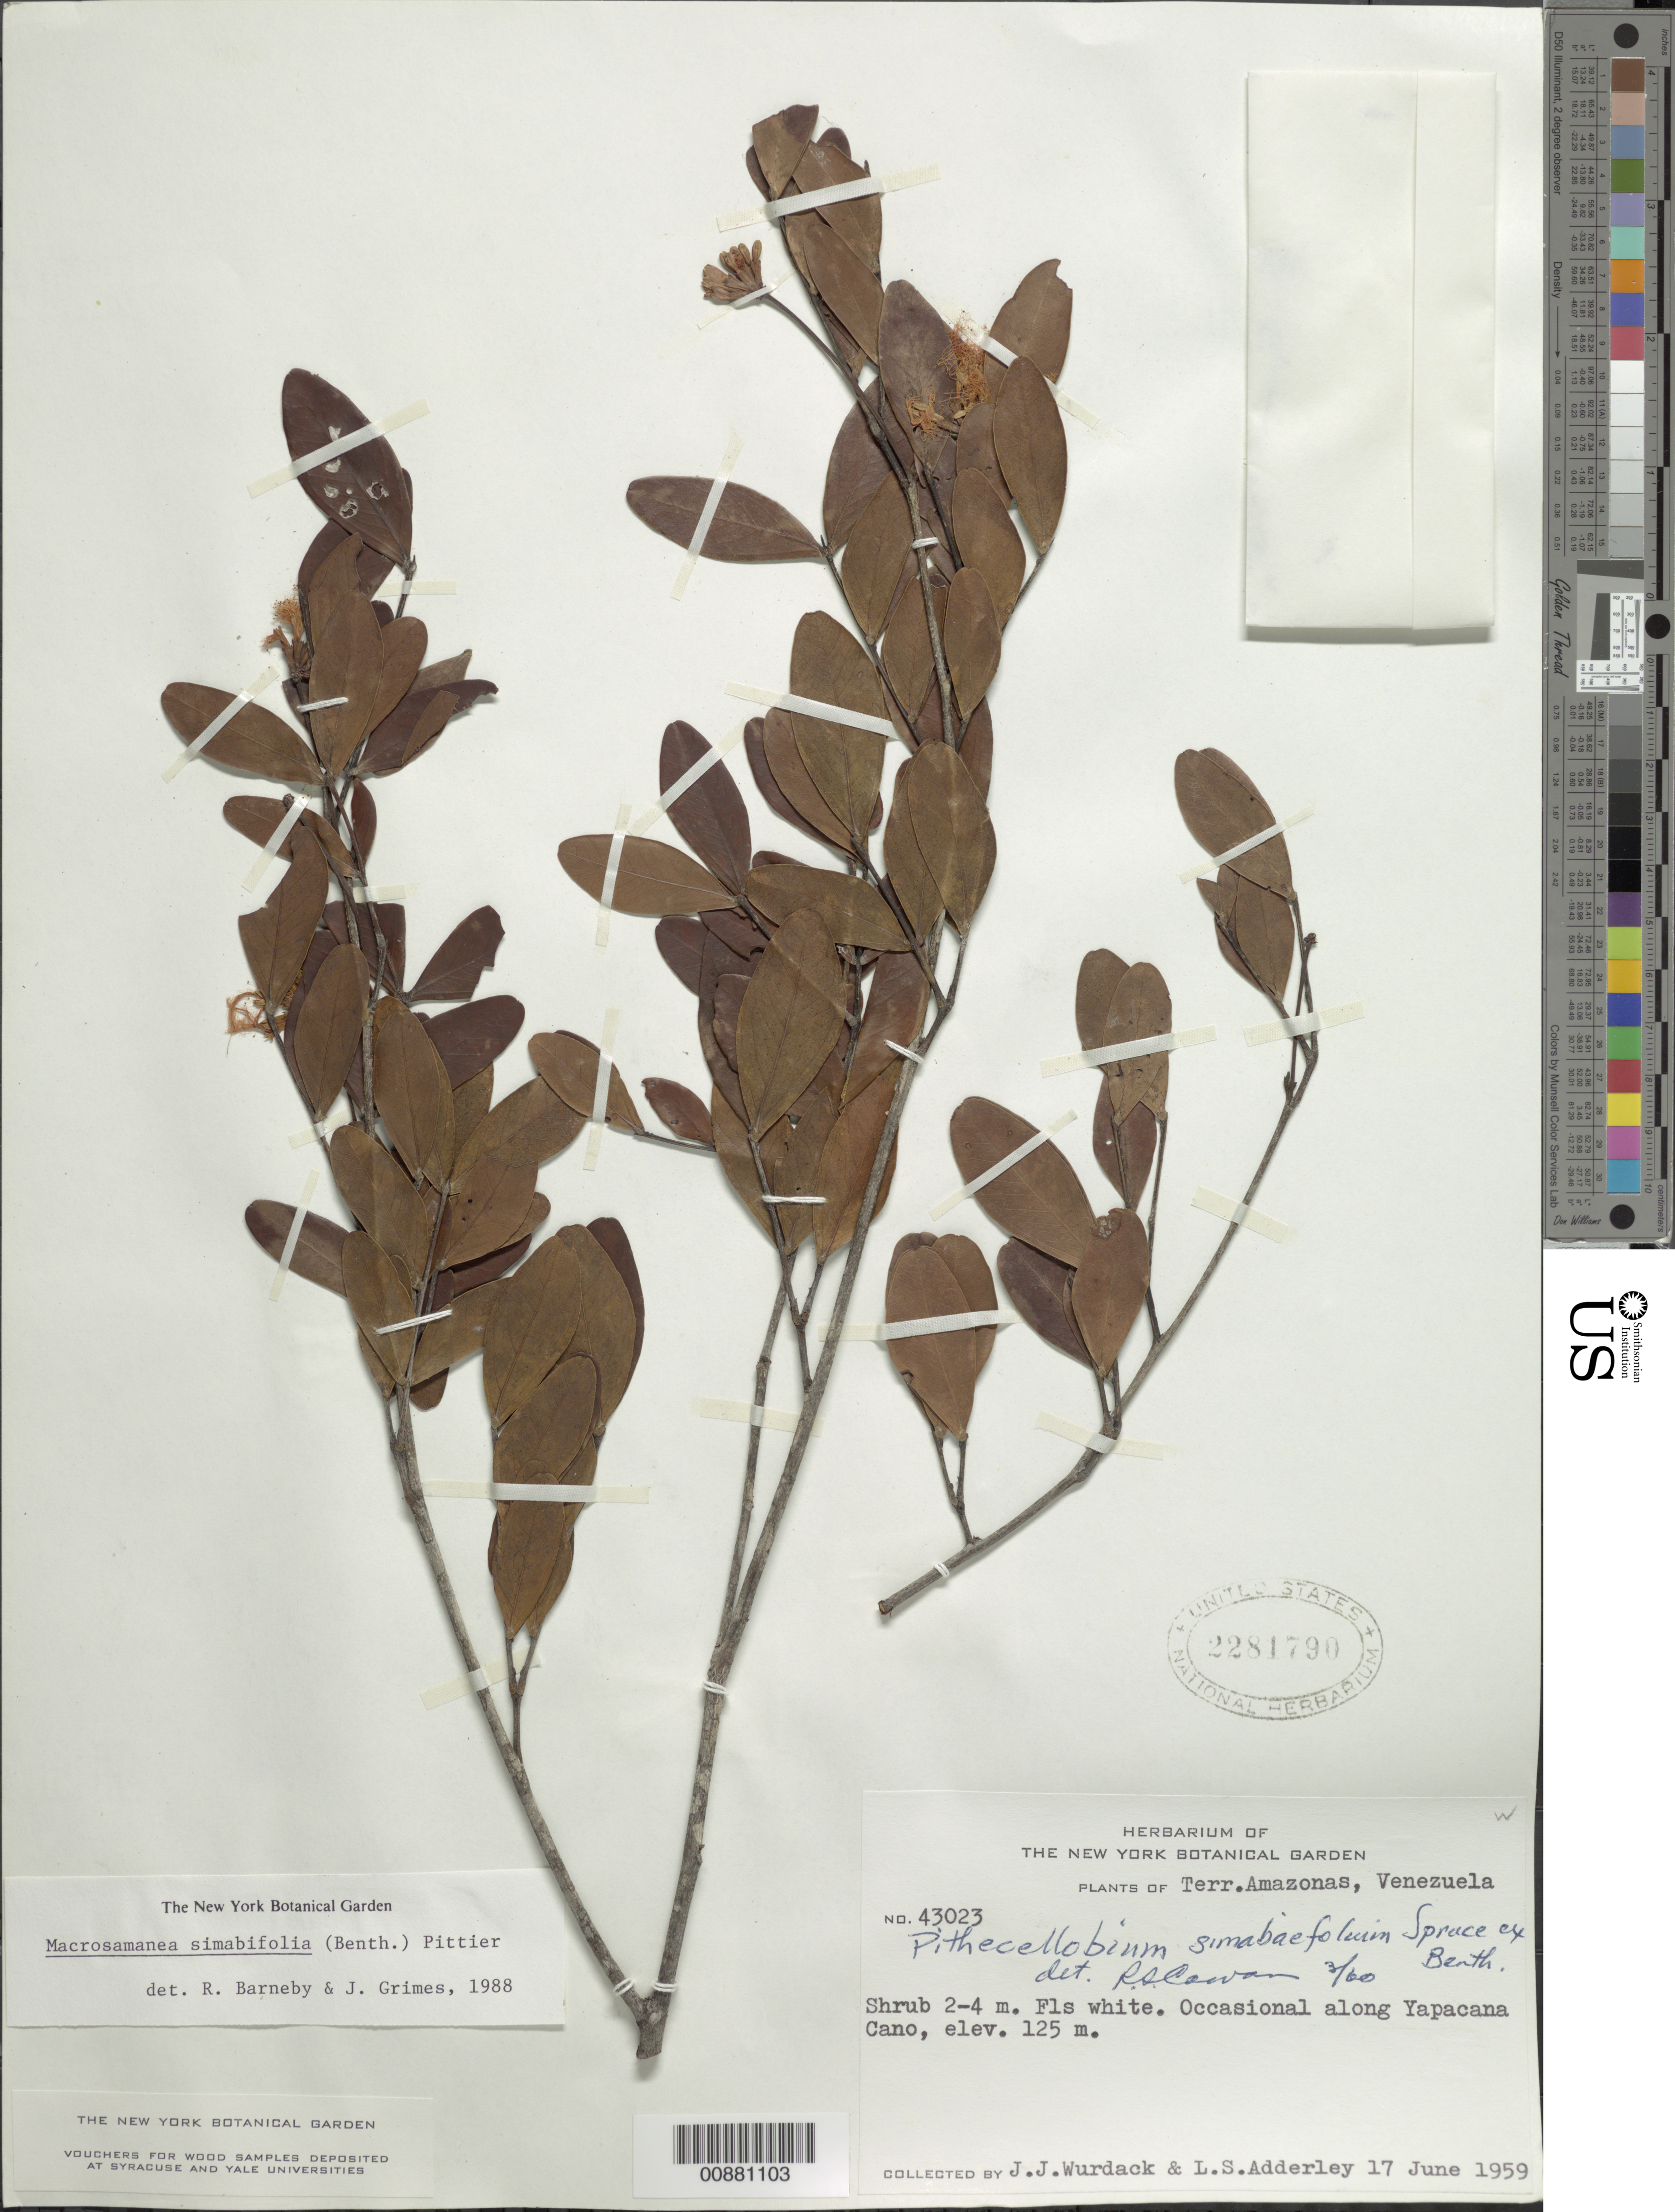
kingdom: Plantae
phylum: Tracheophyta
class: Magnoliopsida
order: Fabales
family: Fabaceae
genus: Macrosamanea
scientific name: Macrosamanea simabifolia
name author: (Spruce ex Benth.) Pittier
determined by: Barneby, R. C.; Grimes, J. W.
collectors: J. J. Wurdack & L. S. Adderley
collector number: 43023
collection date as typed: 17-Jun-59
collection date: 1959-06-17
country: Venezuela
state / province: Amazonas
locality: Caño Yapacana, Río Orinoco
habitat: Along Yapacana Cano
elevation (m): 125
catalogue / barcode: US 2281790